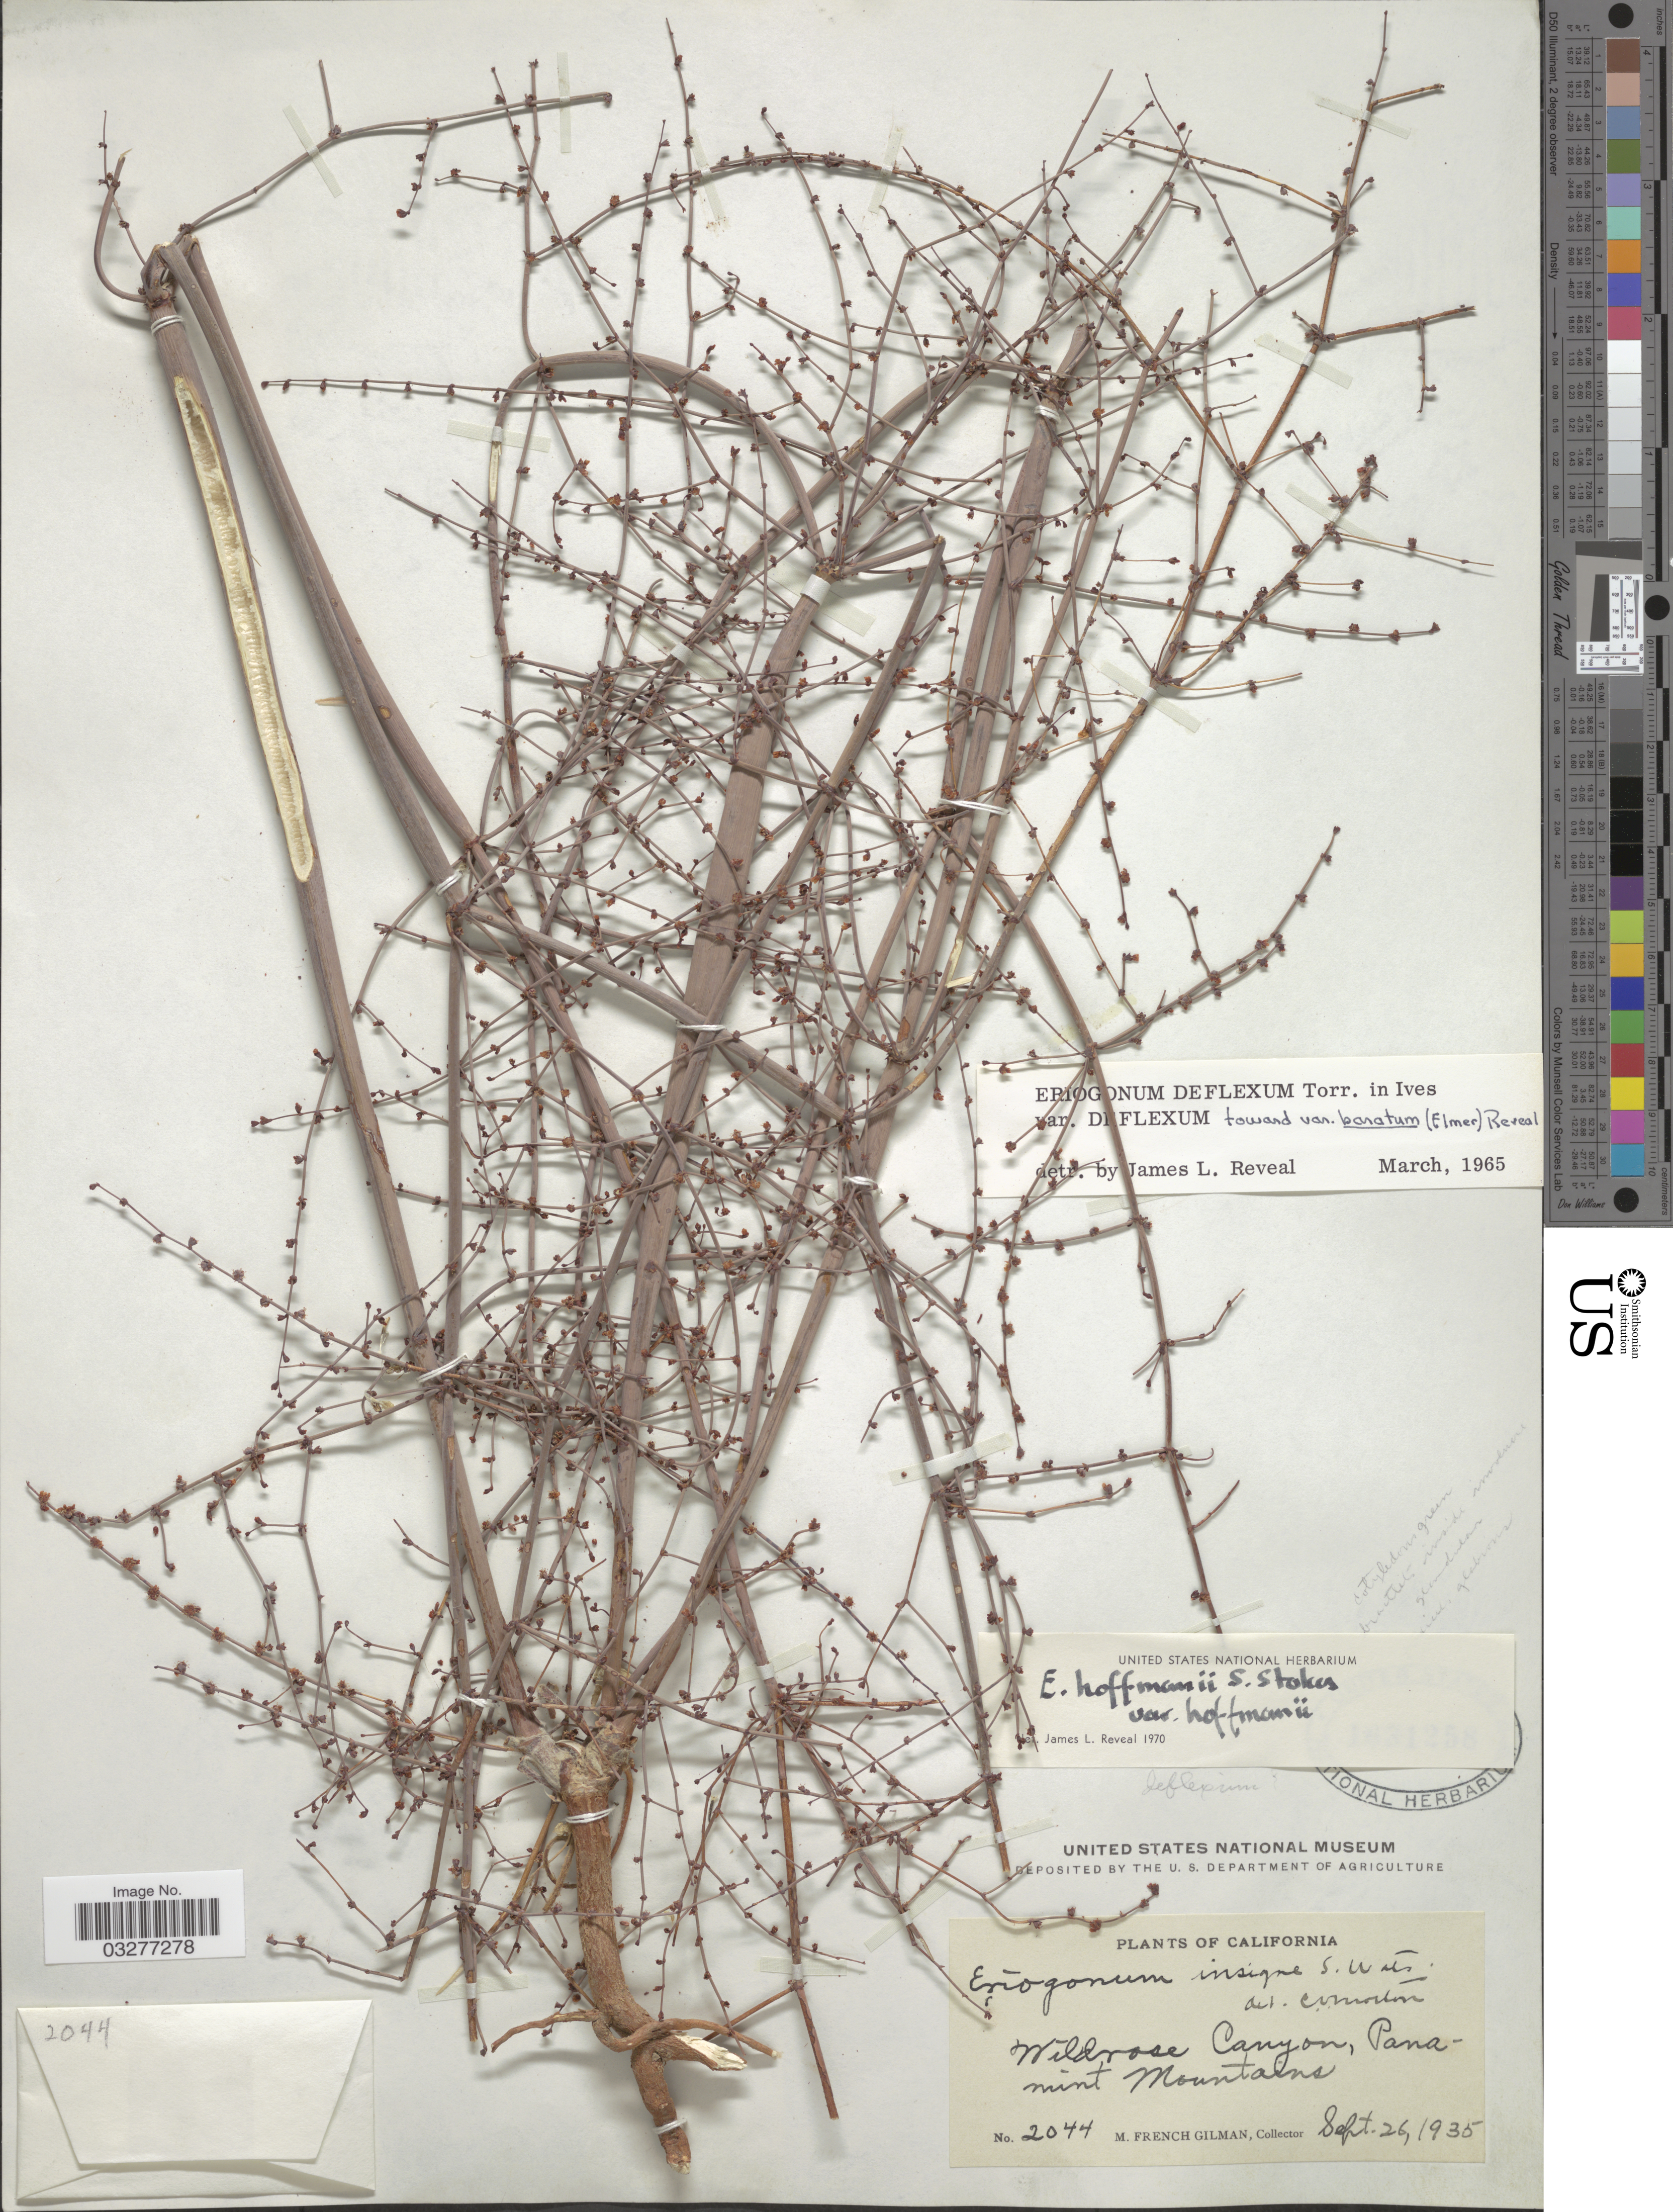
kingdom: Plantae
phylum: Tracheophyta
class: Magnoliopsida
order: Caryophyllales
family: Polygonaceae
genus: Eriogonum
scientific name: Eriogonum hoffmannii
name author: S. Stokes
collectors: M. F. Gilman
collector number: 2044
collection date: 1935-09-26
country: United States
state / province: California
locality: Wildrose Canyon, Panamint Mountains.